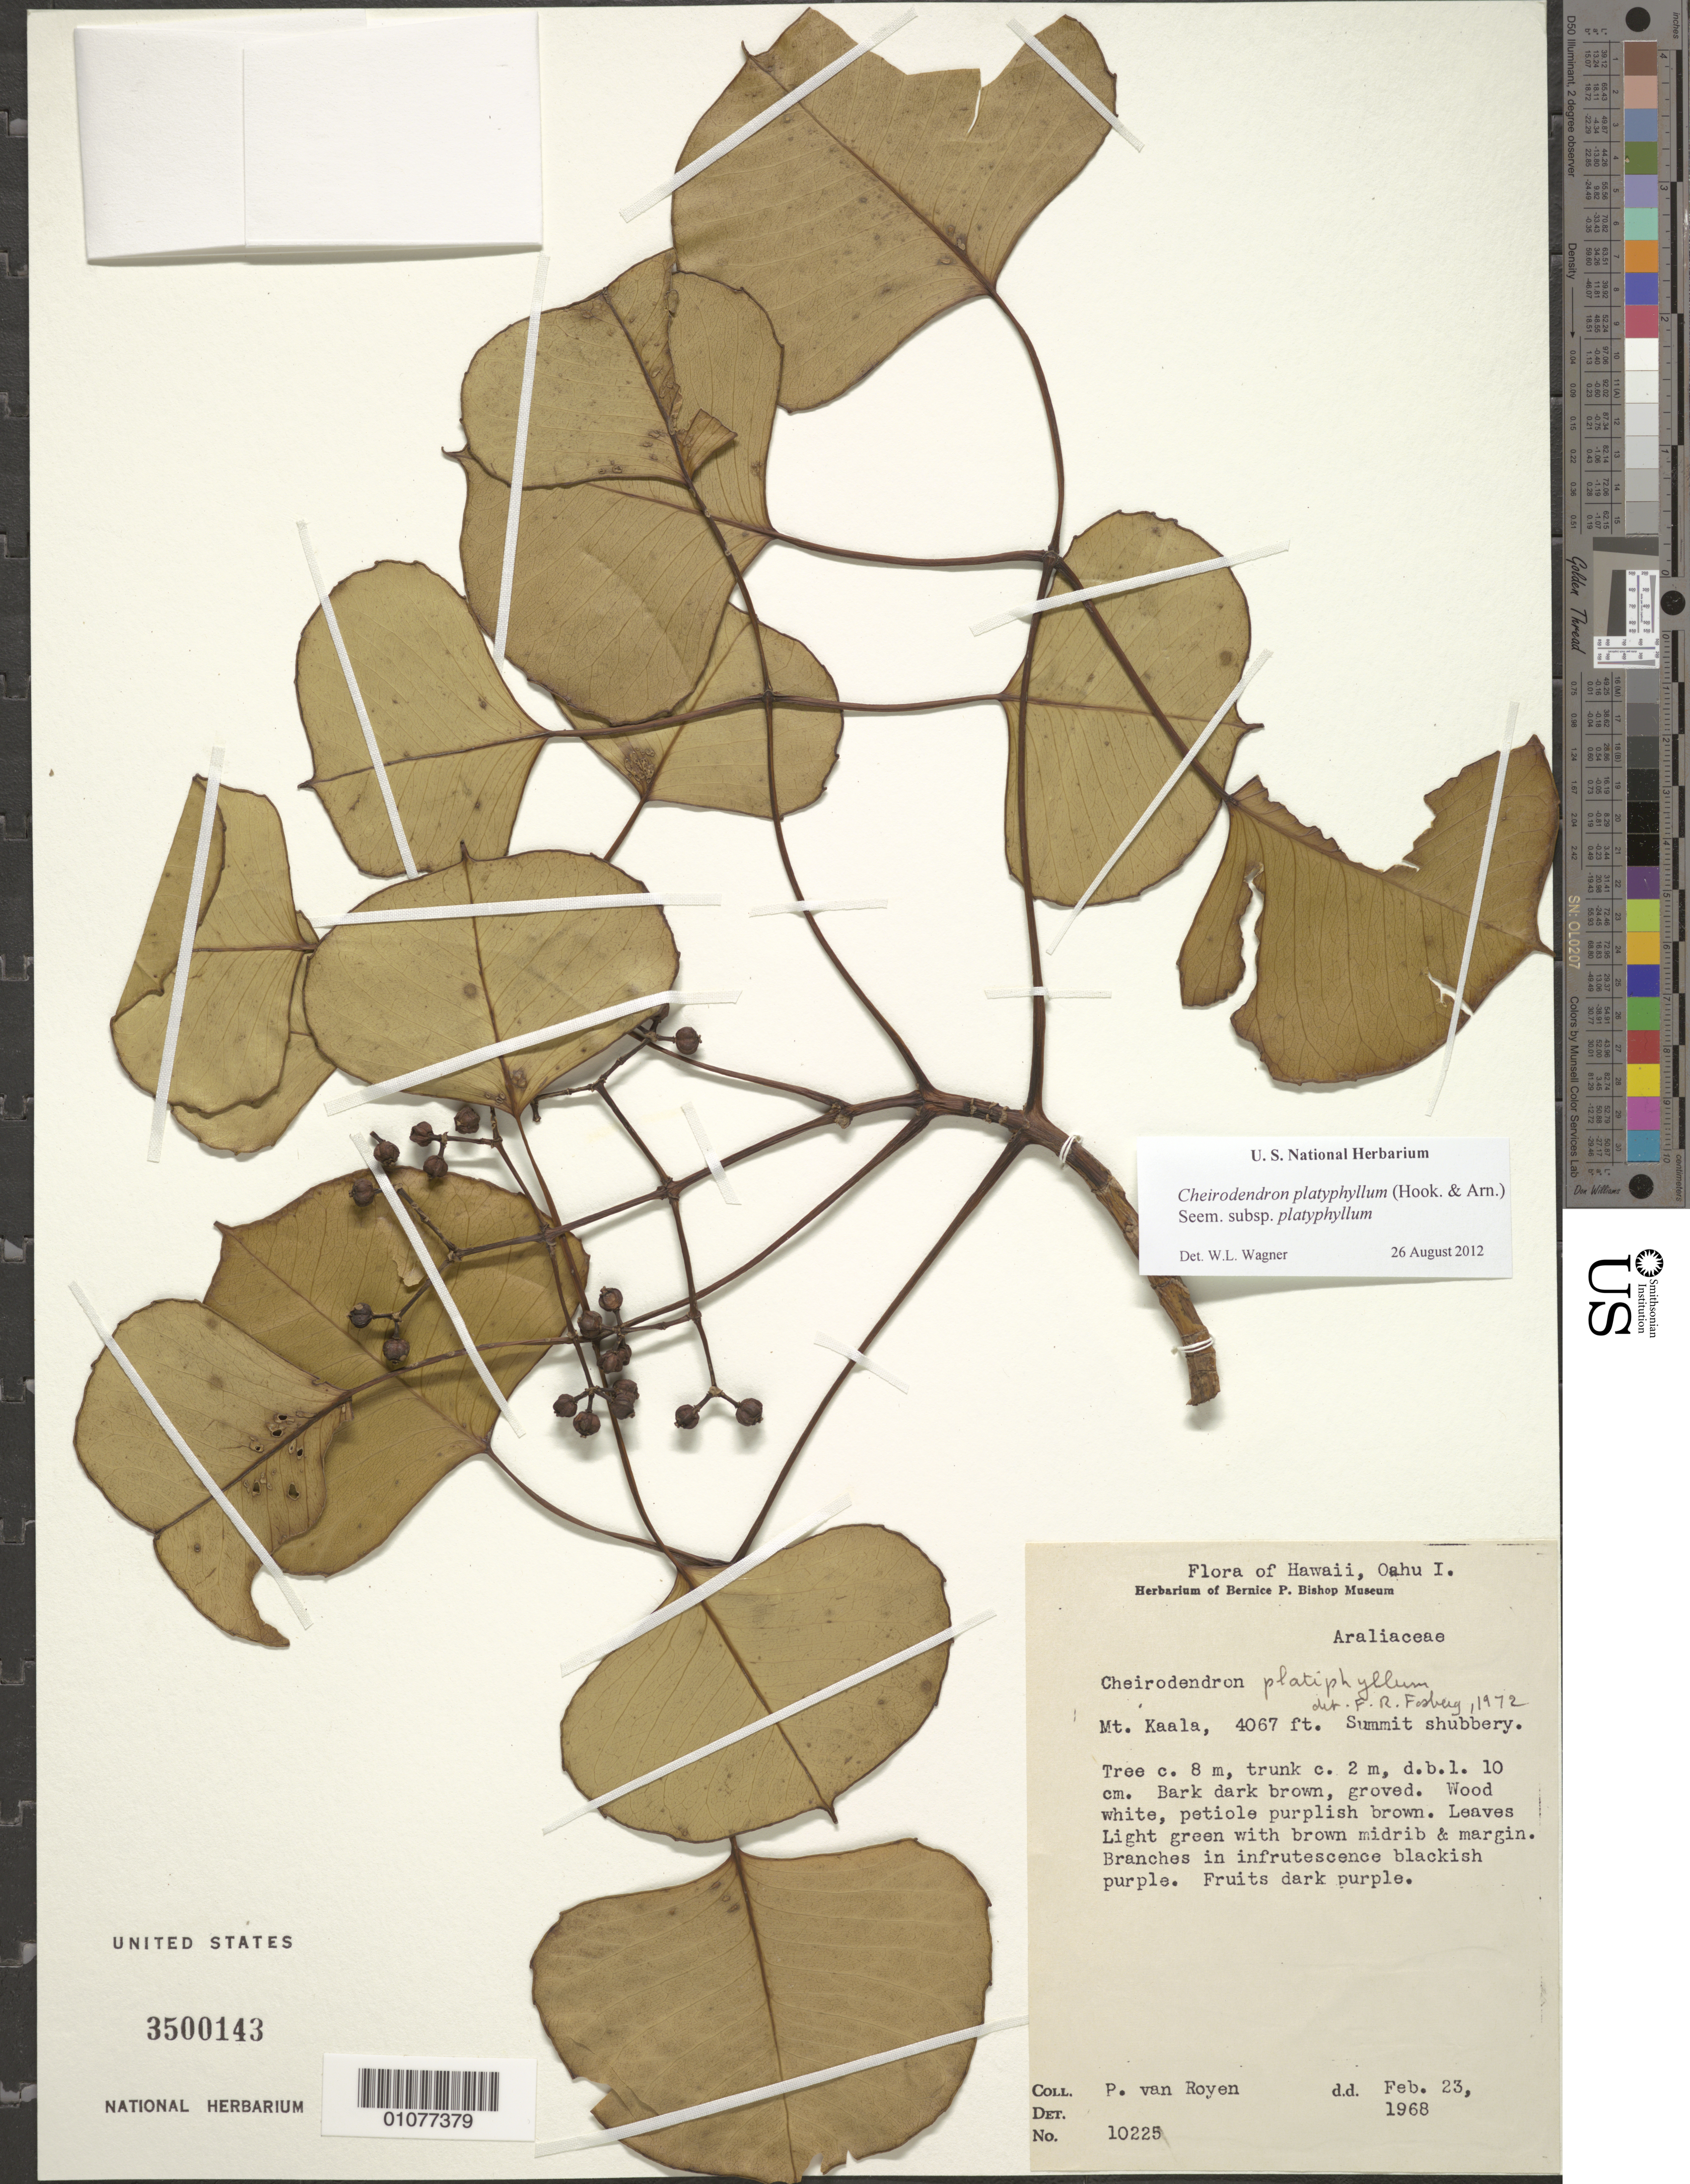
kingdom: Plantae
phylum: Tracheophyta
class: Magnoliopsida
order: Apiales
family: Araliaceae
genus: Cheirodendron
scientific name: Cheirodendron platyphyllum subsp. platyphyllum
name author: (Hook. & Arn.) Seem.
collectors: P. van Royen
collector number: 10225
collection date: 1968-02-23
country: United States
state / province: Hawaii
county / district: Honolulu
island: Oahu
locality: Mt. Kaala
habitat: summit shrubbery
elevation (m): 1240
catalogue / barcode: US 3500143